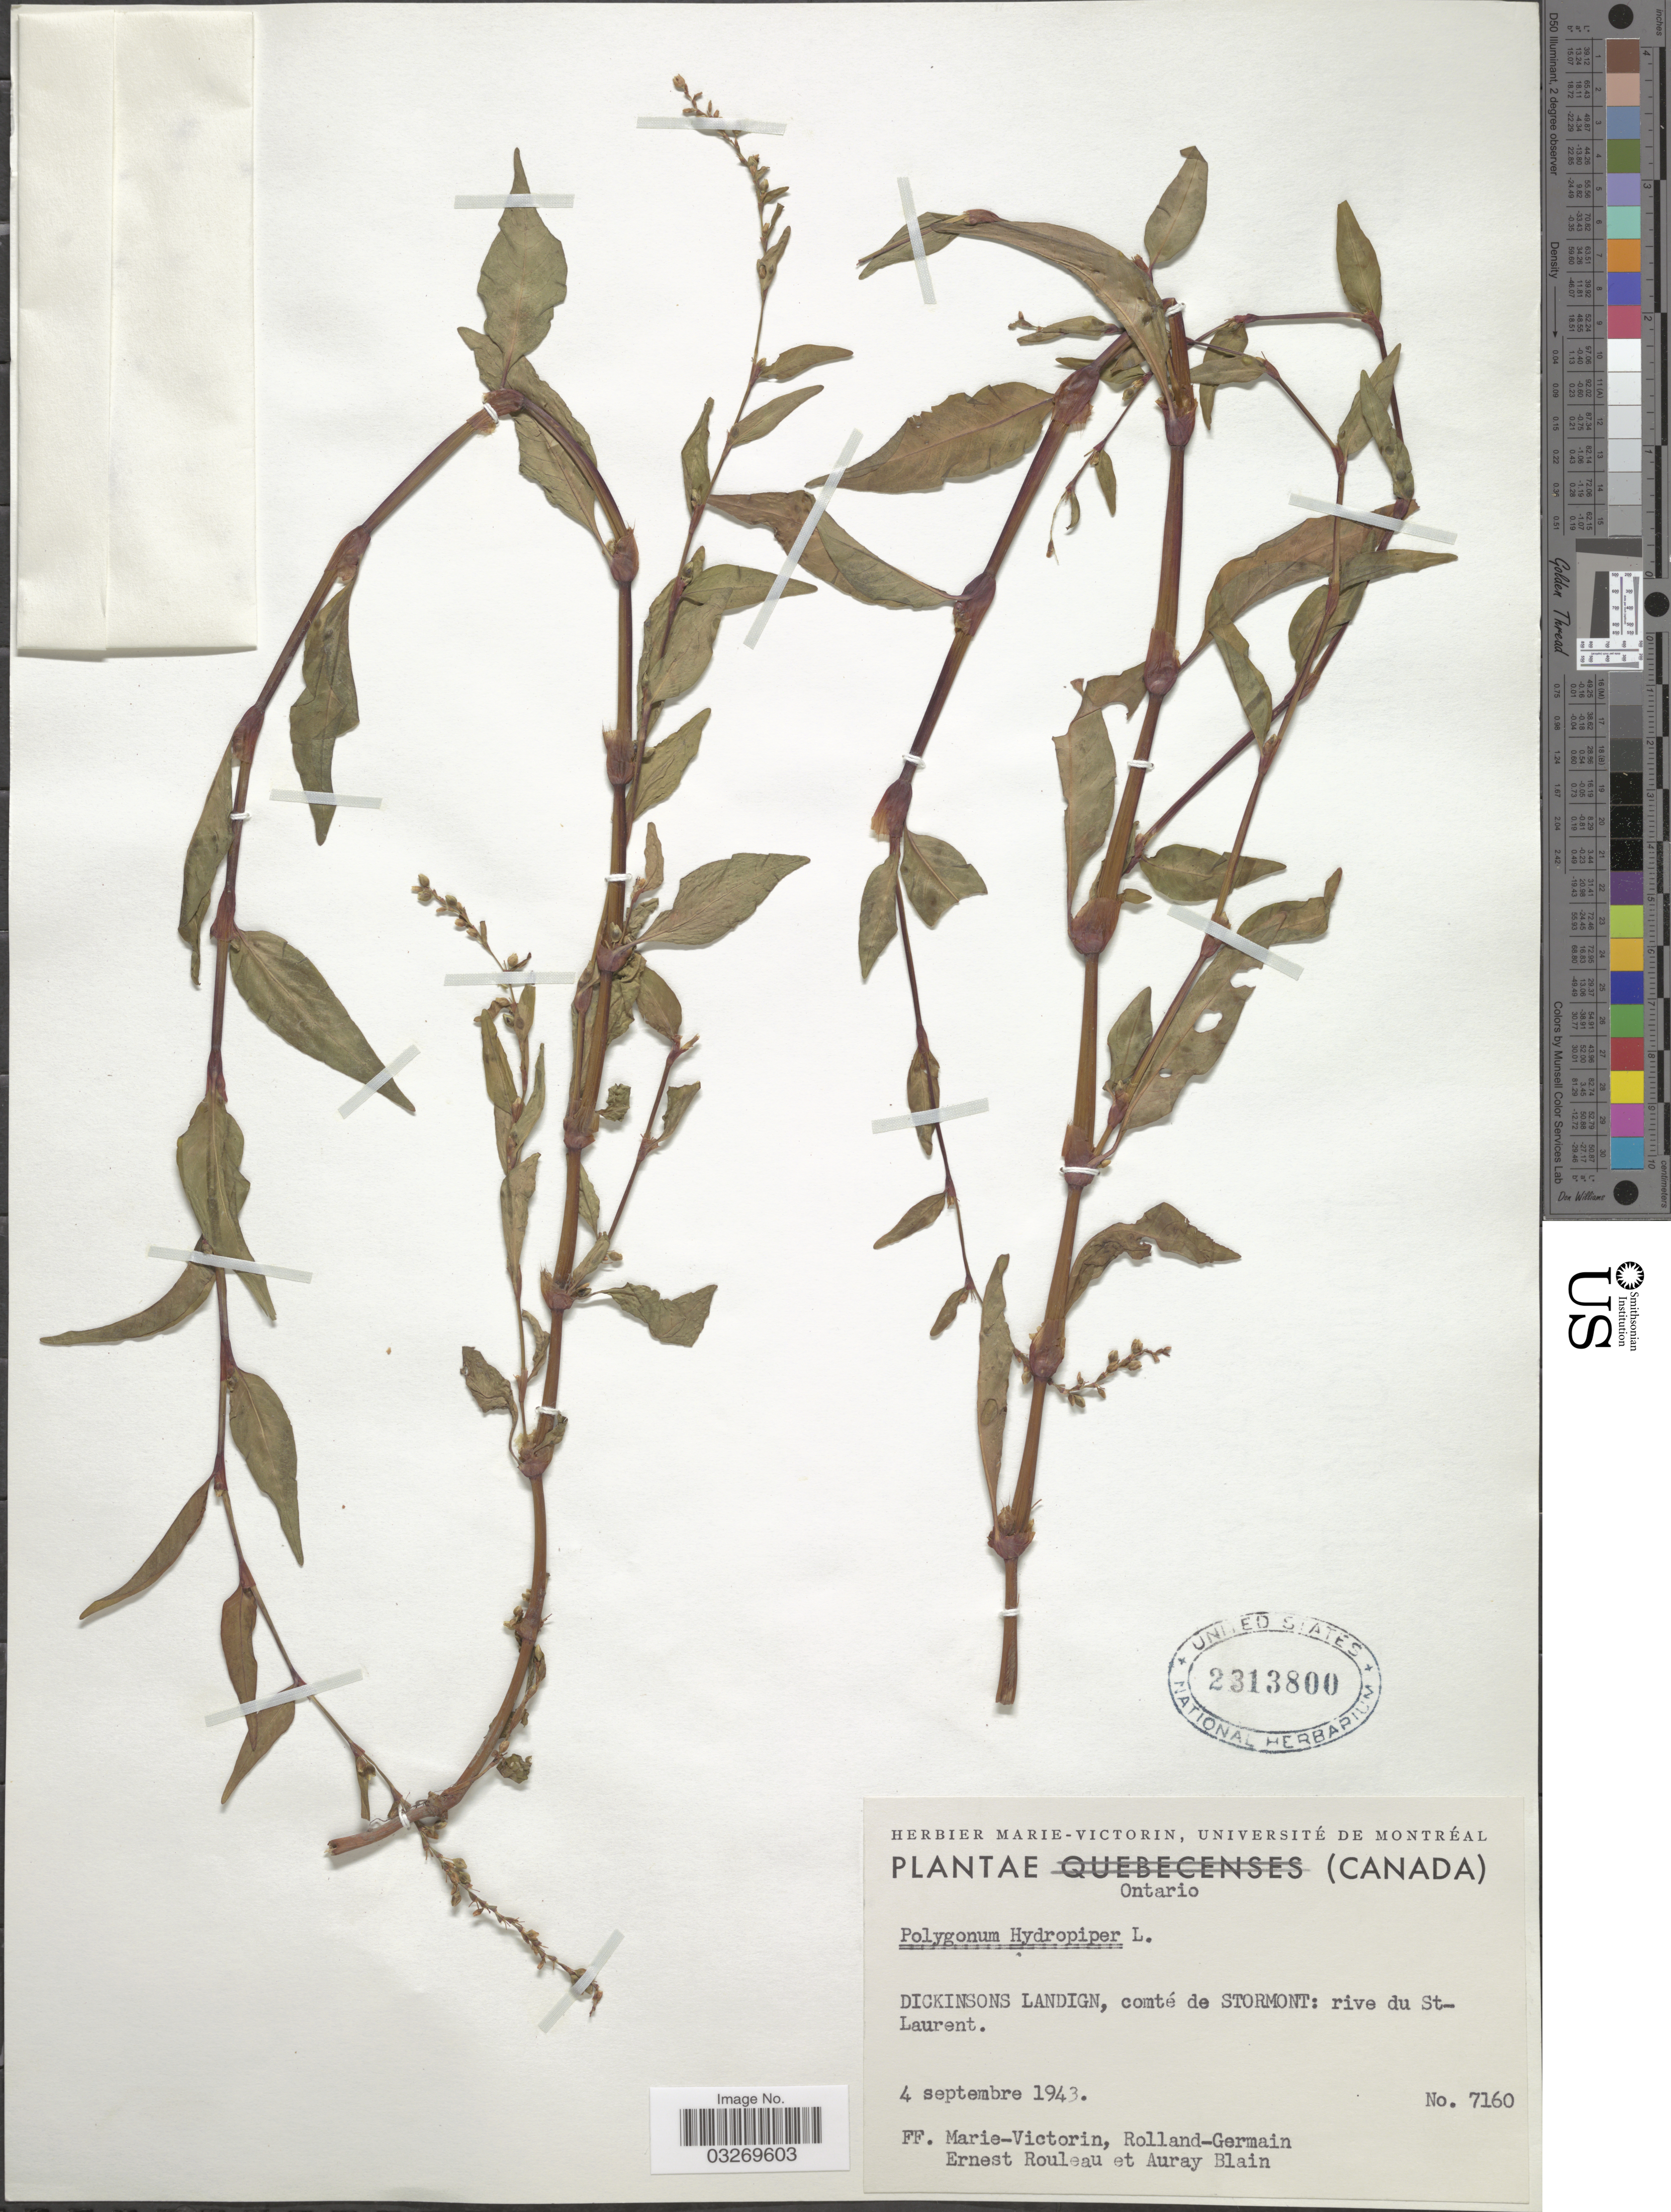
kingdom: Plantae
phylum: Tracheophyta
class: Magnoliopsida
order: Caryophyllales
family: Polygonaceae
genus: Persicaria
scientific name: Persicaria hydropiper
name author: (L.) Delarbre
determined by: Atha, D. E.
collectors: F. Marie-Victorin, Rolland-Germain, J. Rouleau & A. Blain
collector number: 7160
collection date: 1943-09-04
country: Canada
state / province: Ontario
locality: Dickinsons Landign, comté de Stormont: rive du St-Laurent.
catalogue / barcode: US 2313800